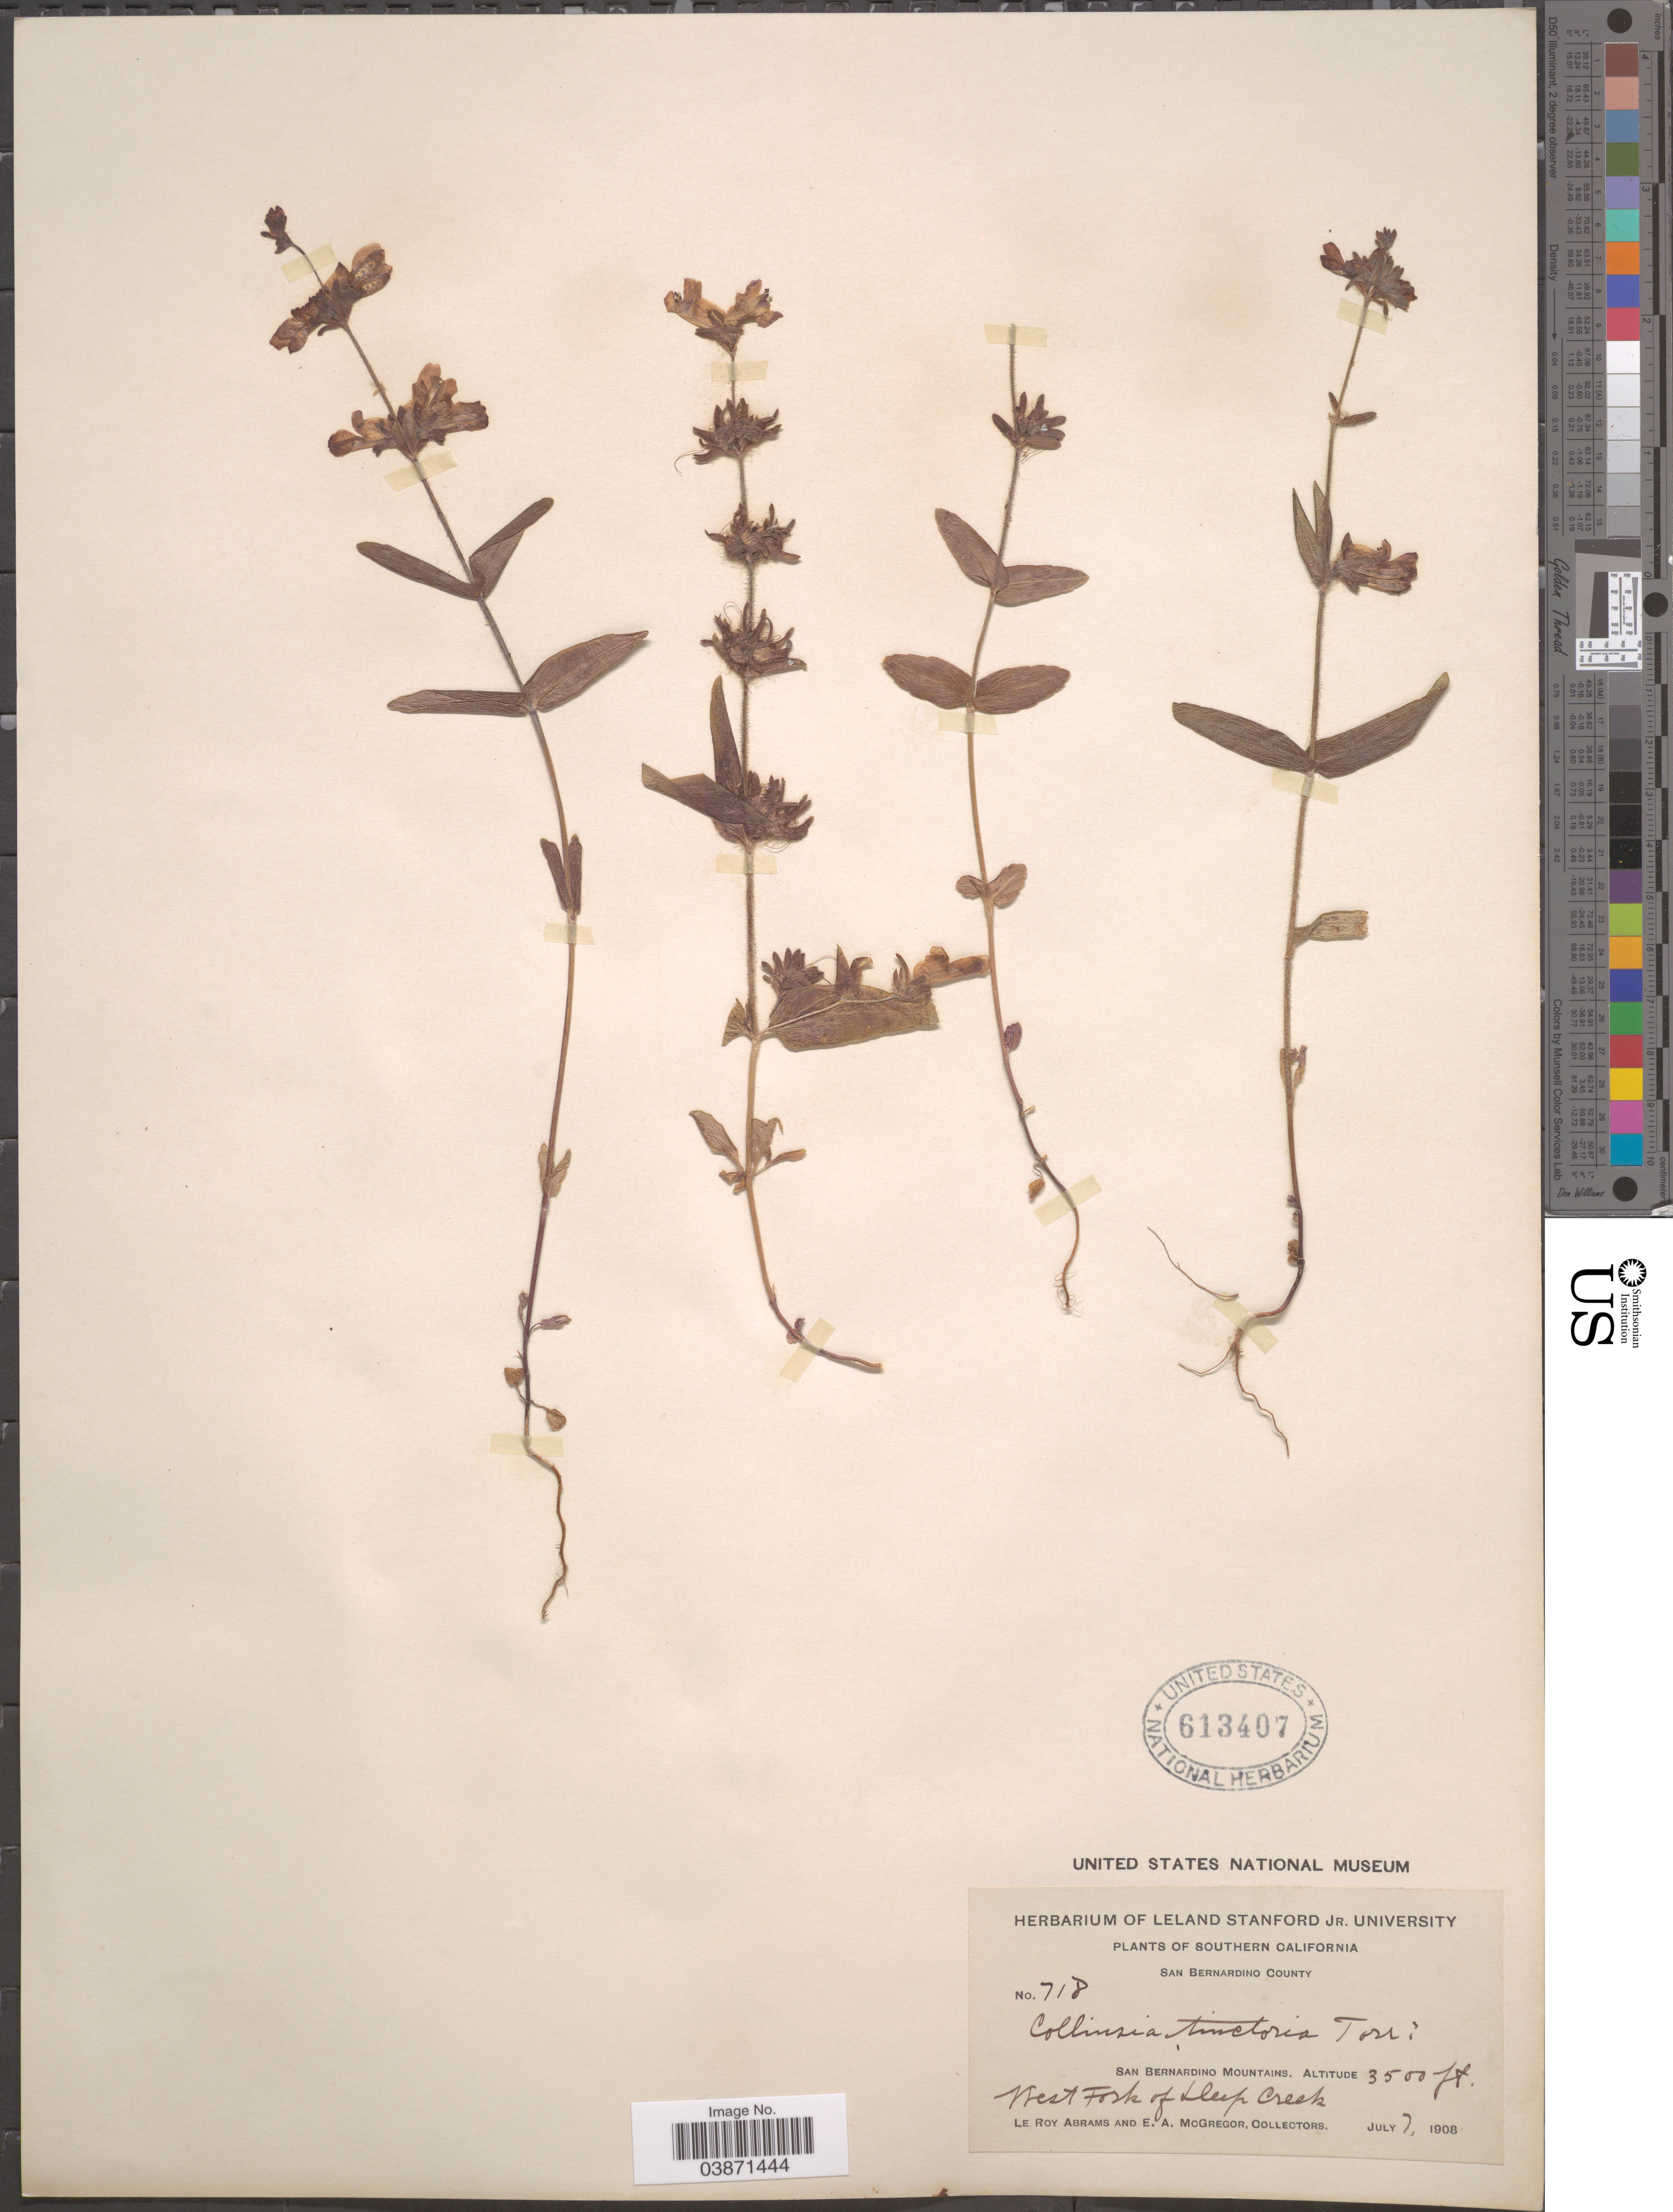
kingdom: Plantae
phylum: Tracheophyta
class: Magnoliopsida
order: Lamiales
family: Plantaginaceae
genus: Collinsia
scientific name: Collinsia tinctoria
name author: Hartw. ex Benth.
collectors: L. Abrams & E. A. McGregor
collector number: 718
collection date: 1908-07-07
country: United States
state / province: California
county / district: San Bernardino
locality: Southern California. San Bernardino County. San Bernardino Mountains. West Fork of Deep Creek.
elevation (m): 1067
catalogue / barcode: US 613407